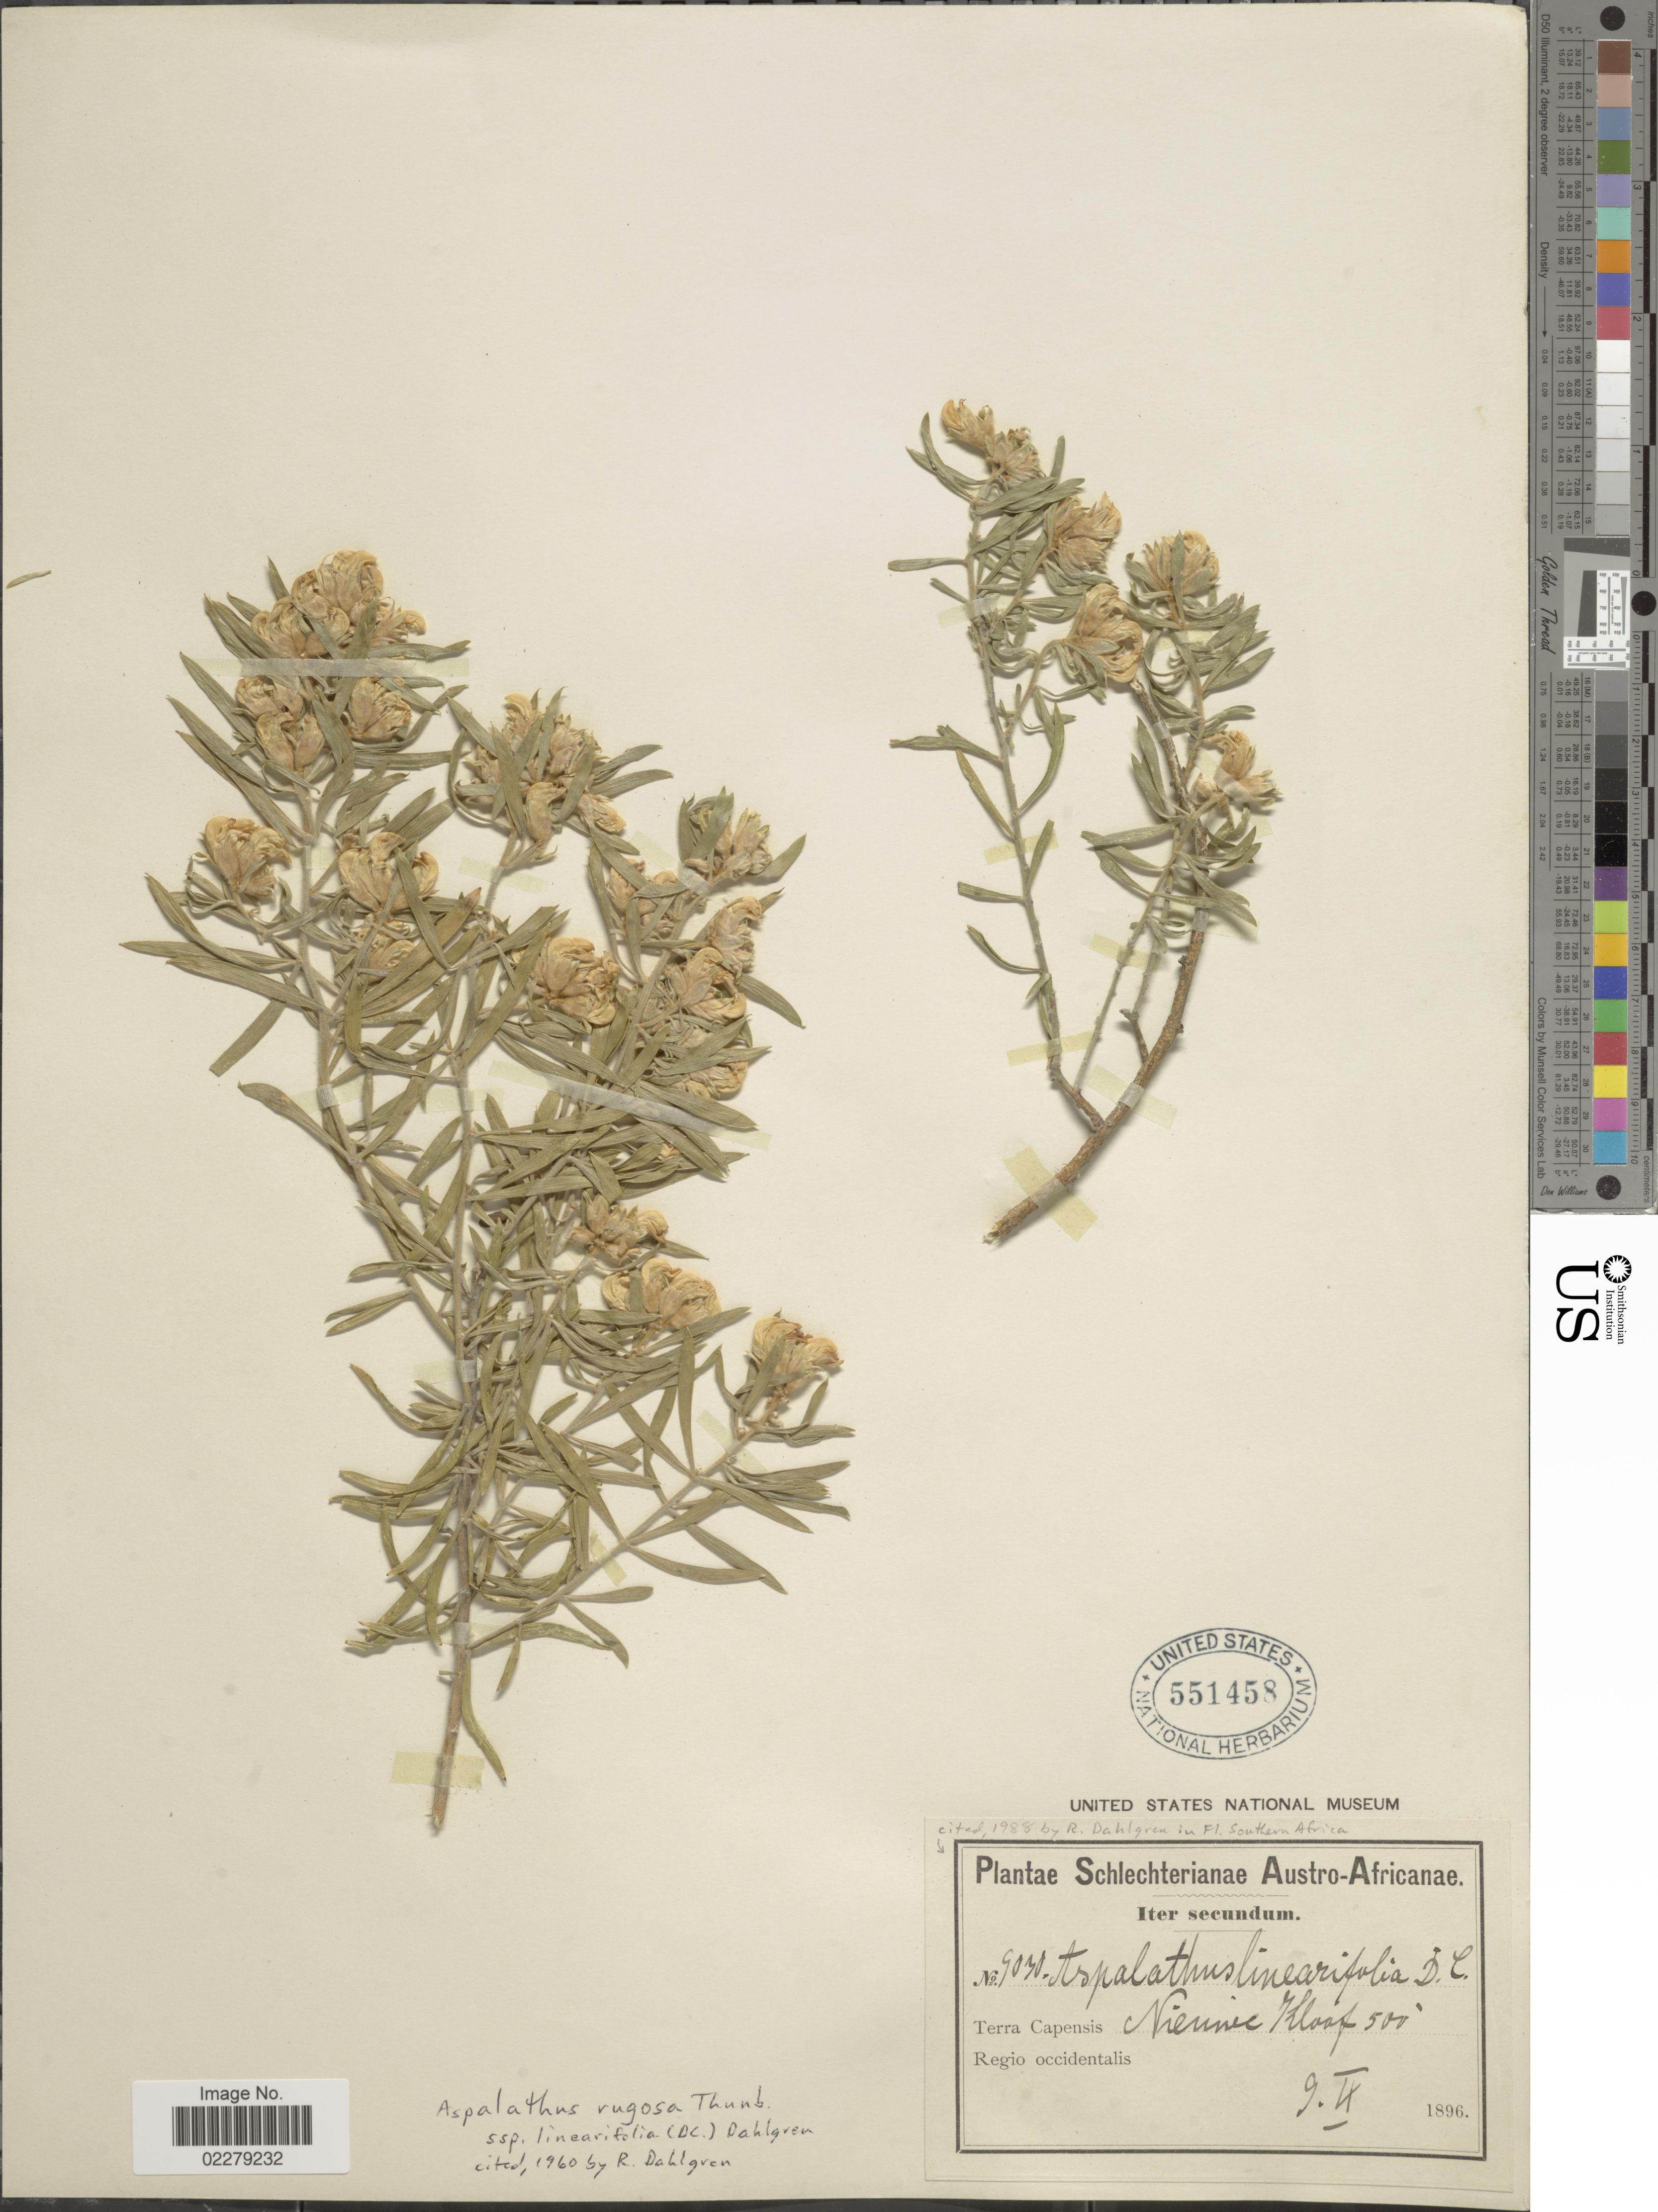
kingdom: Plantae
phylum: Tracheophyta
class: Magnoliopsida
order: Fabales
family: Fabaceae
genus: Aspalathus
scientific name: Aspalathus linearifolia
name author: DC.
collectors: Schlechter, --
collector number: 9030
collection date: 1896-09-09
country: South Africa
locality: Austro- Africanae.Terra Capensis, Nieuwe Kloof. Regio occidentalis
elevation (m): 152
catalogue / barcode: US 552458